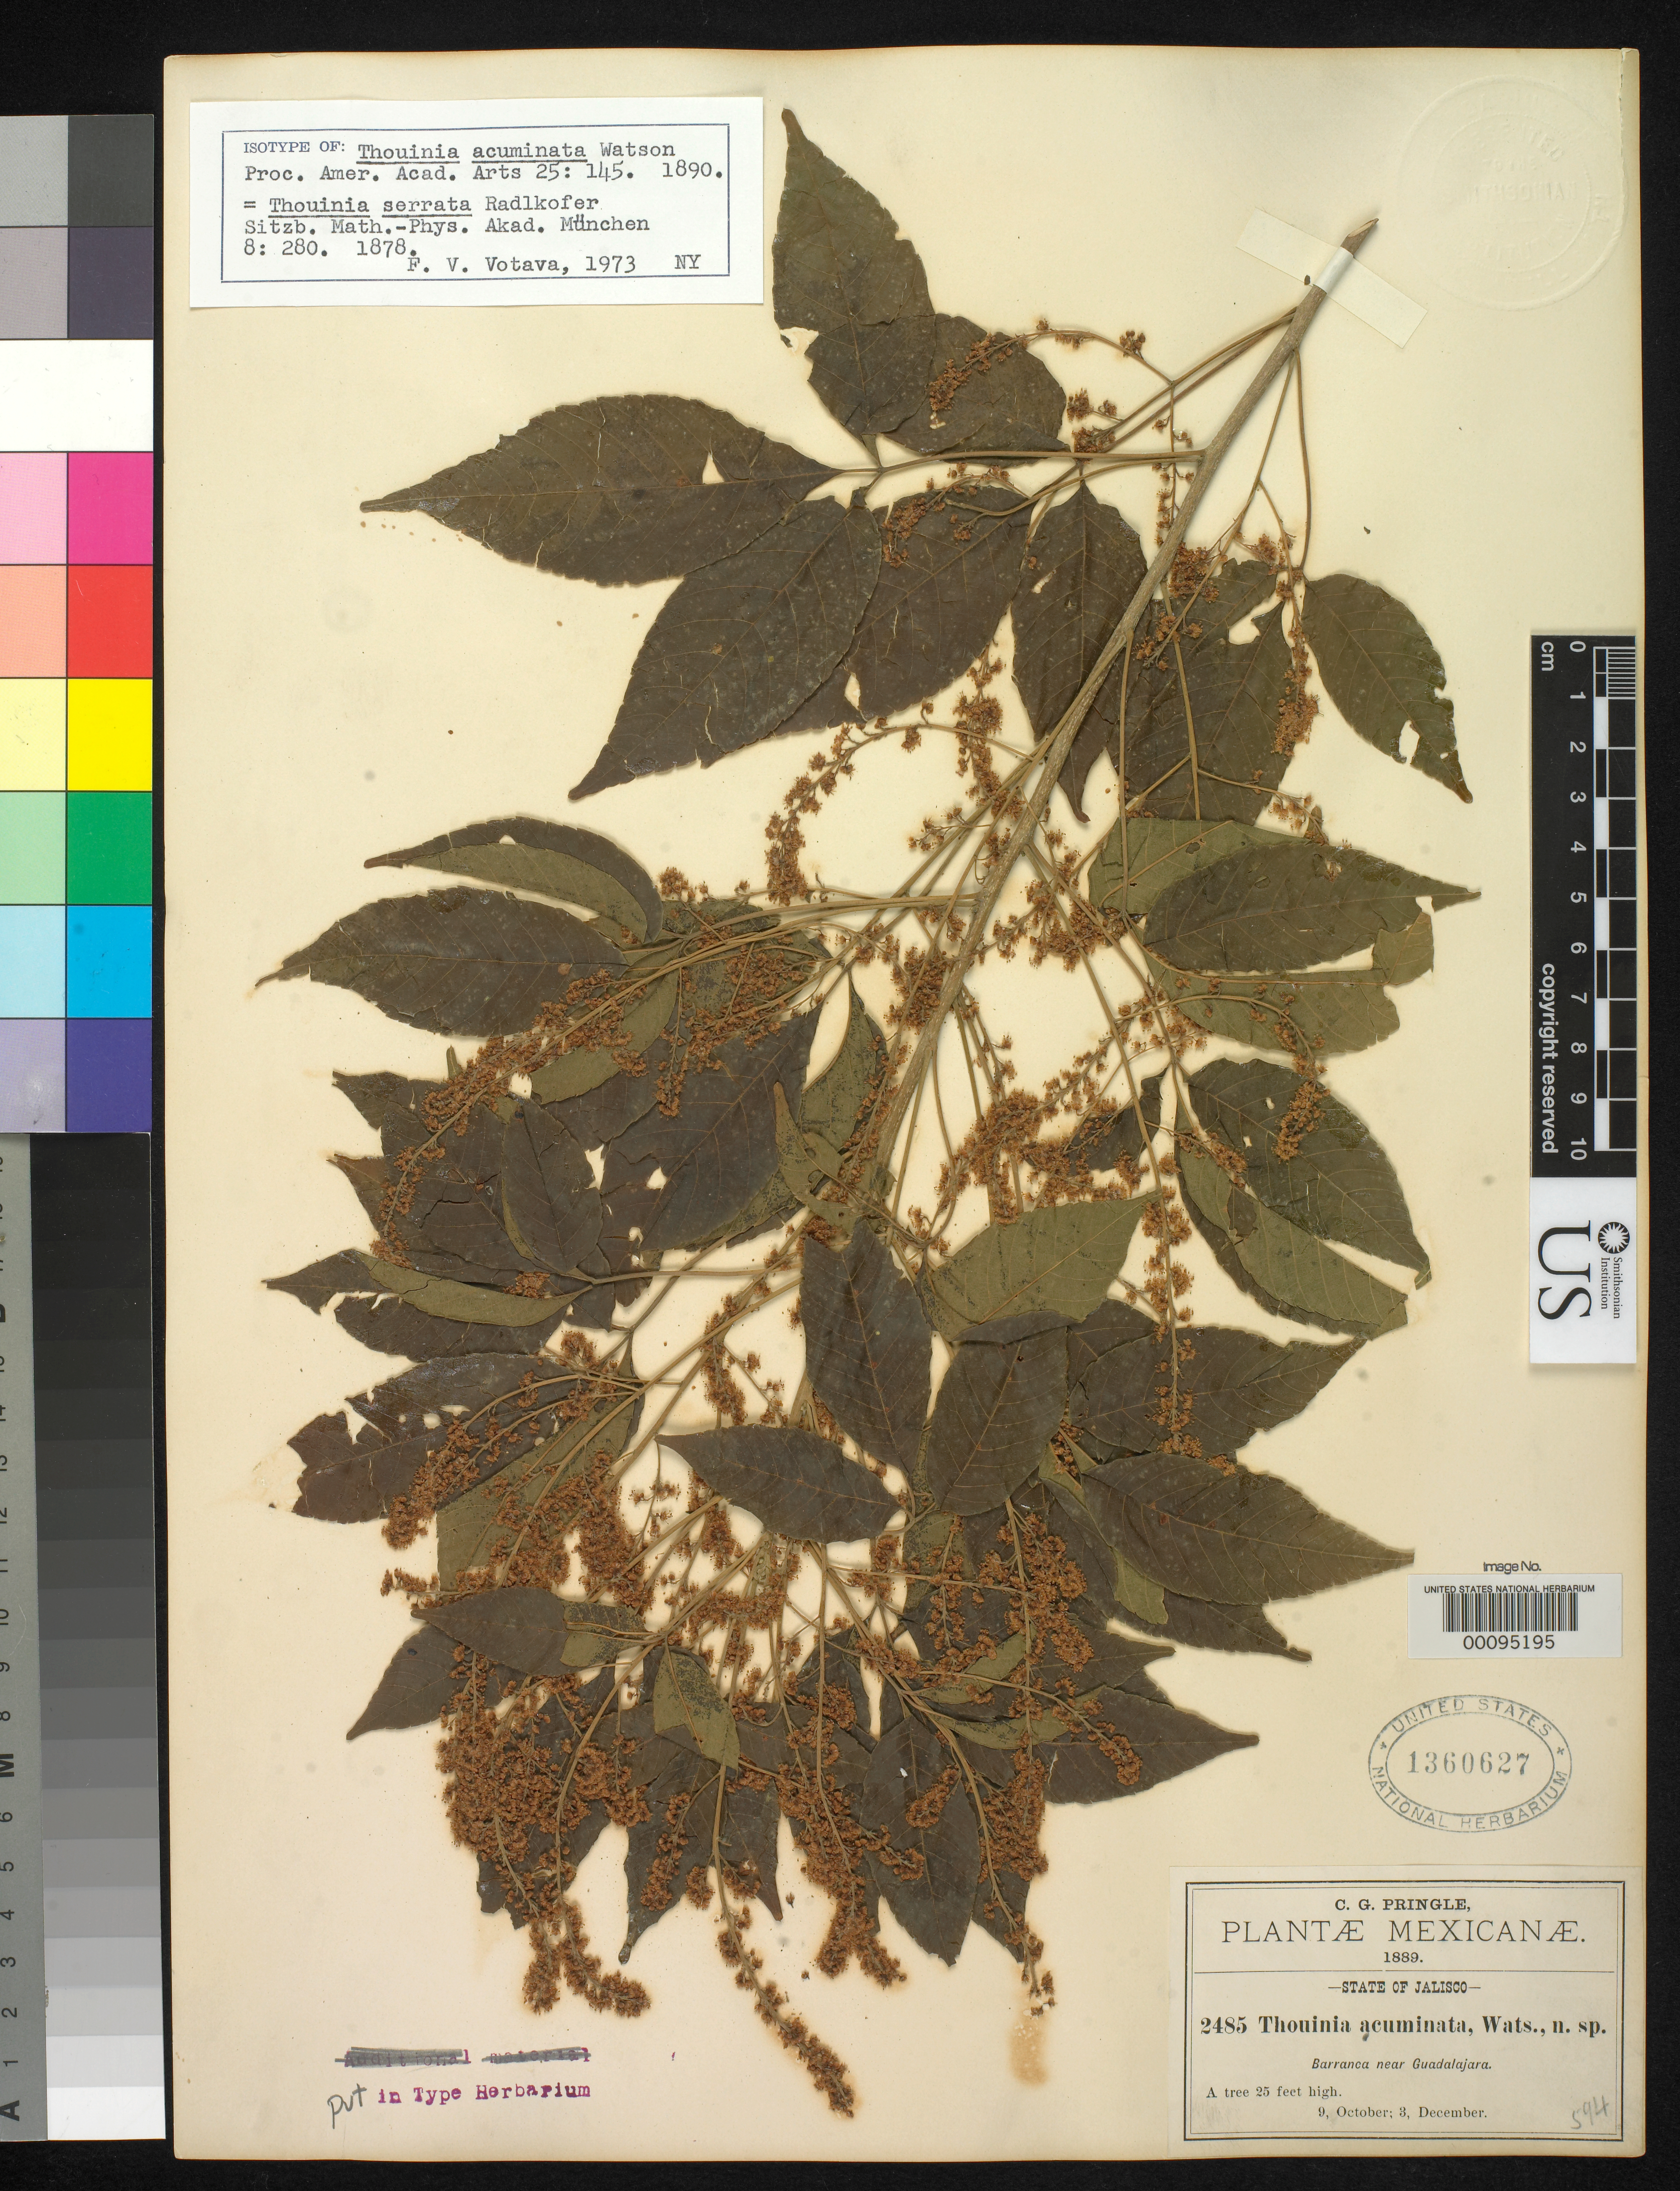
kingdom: Plantae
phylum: Tracheophyta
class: Magnoliopsida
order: Sapindales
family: Sapindaceae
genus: Thouinia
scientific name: Thouinia acuminata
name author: S. Watson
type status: Isotype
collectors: C. G. Pringle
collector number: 2485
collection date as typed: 03 Dec 1889 and 09 Oct 1889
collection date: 1889-10-09,1889-12-03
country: Mexico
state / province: Jalisco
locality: Barranca near Guadalajara.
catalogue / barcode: US 1360627